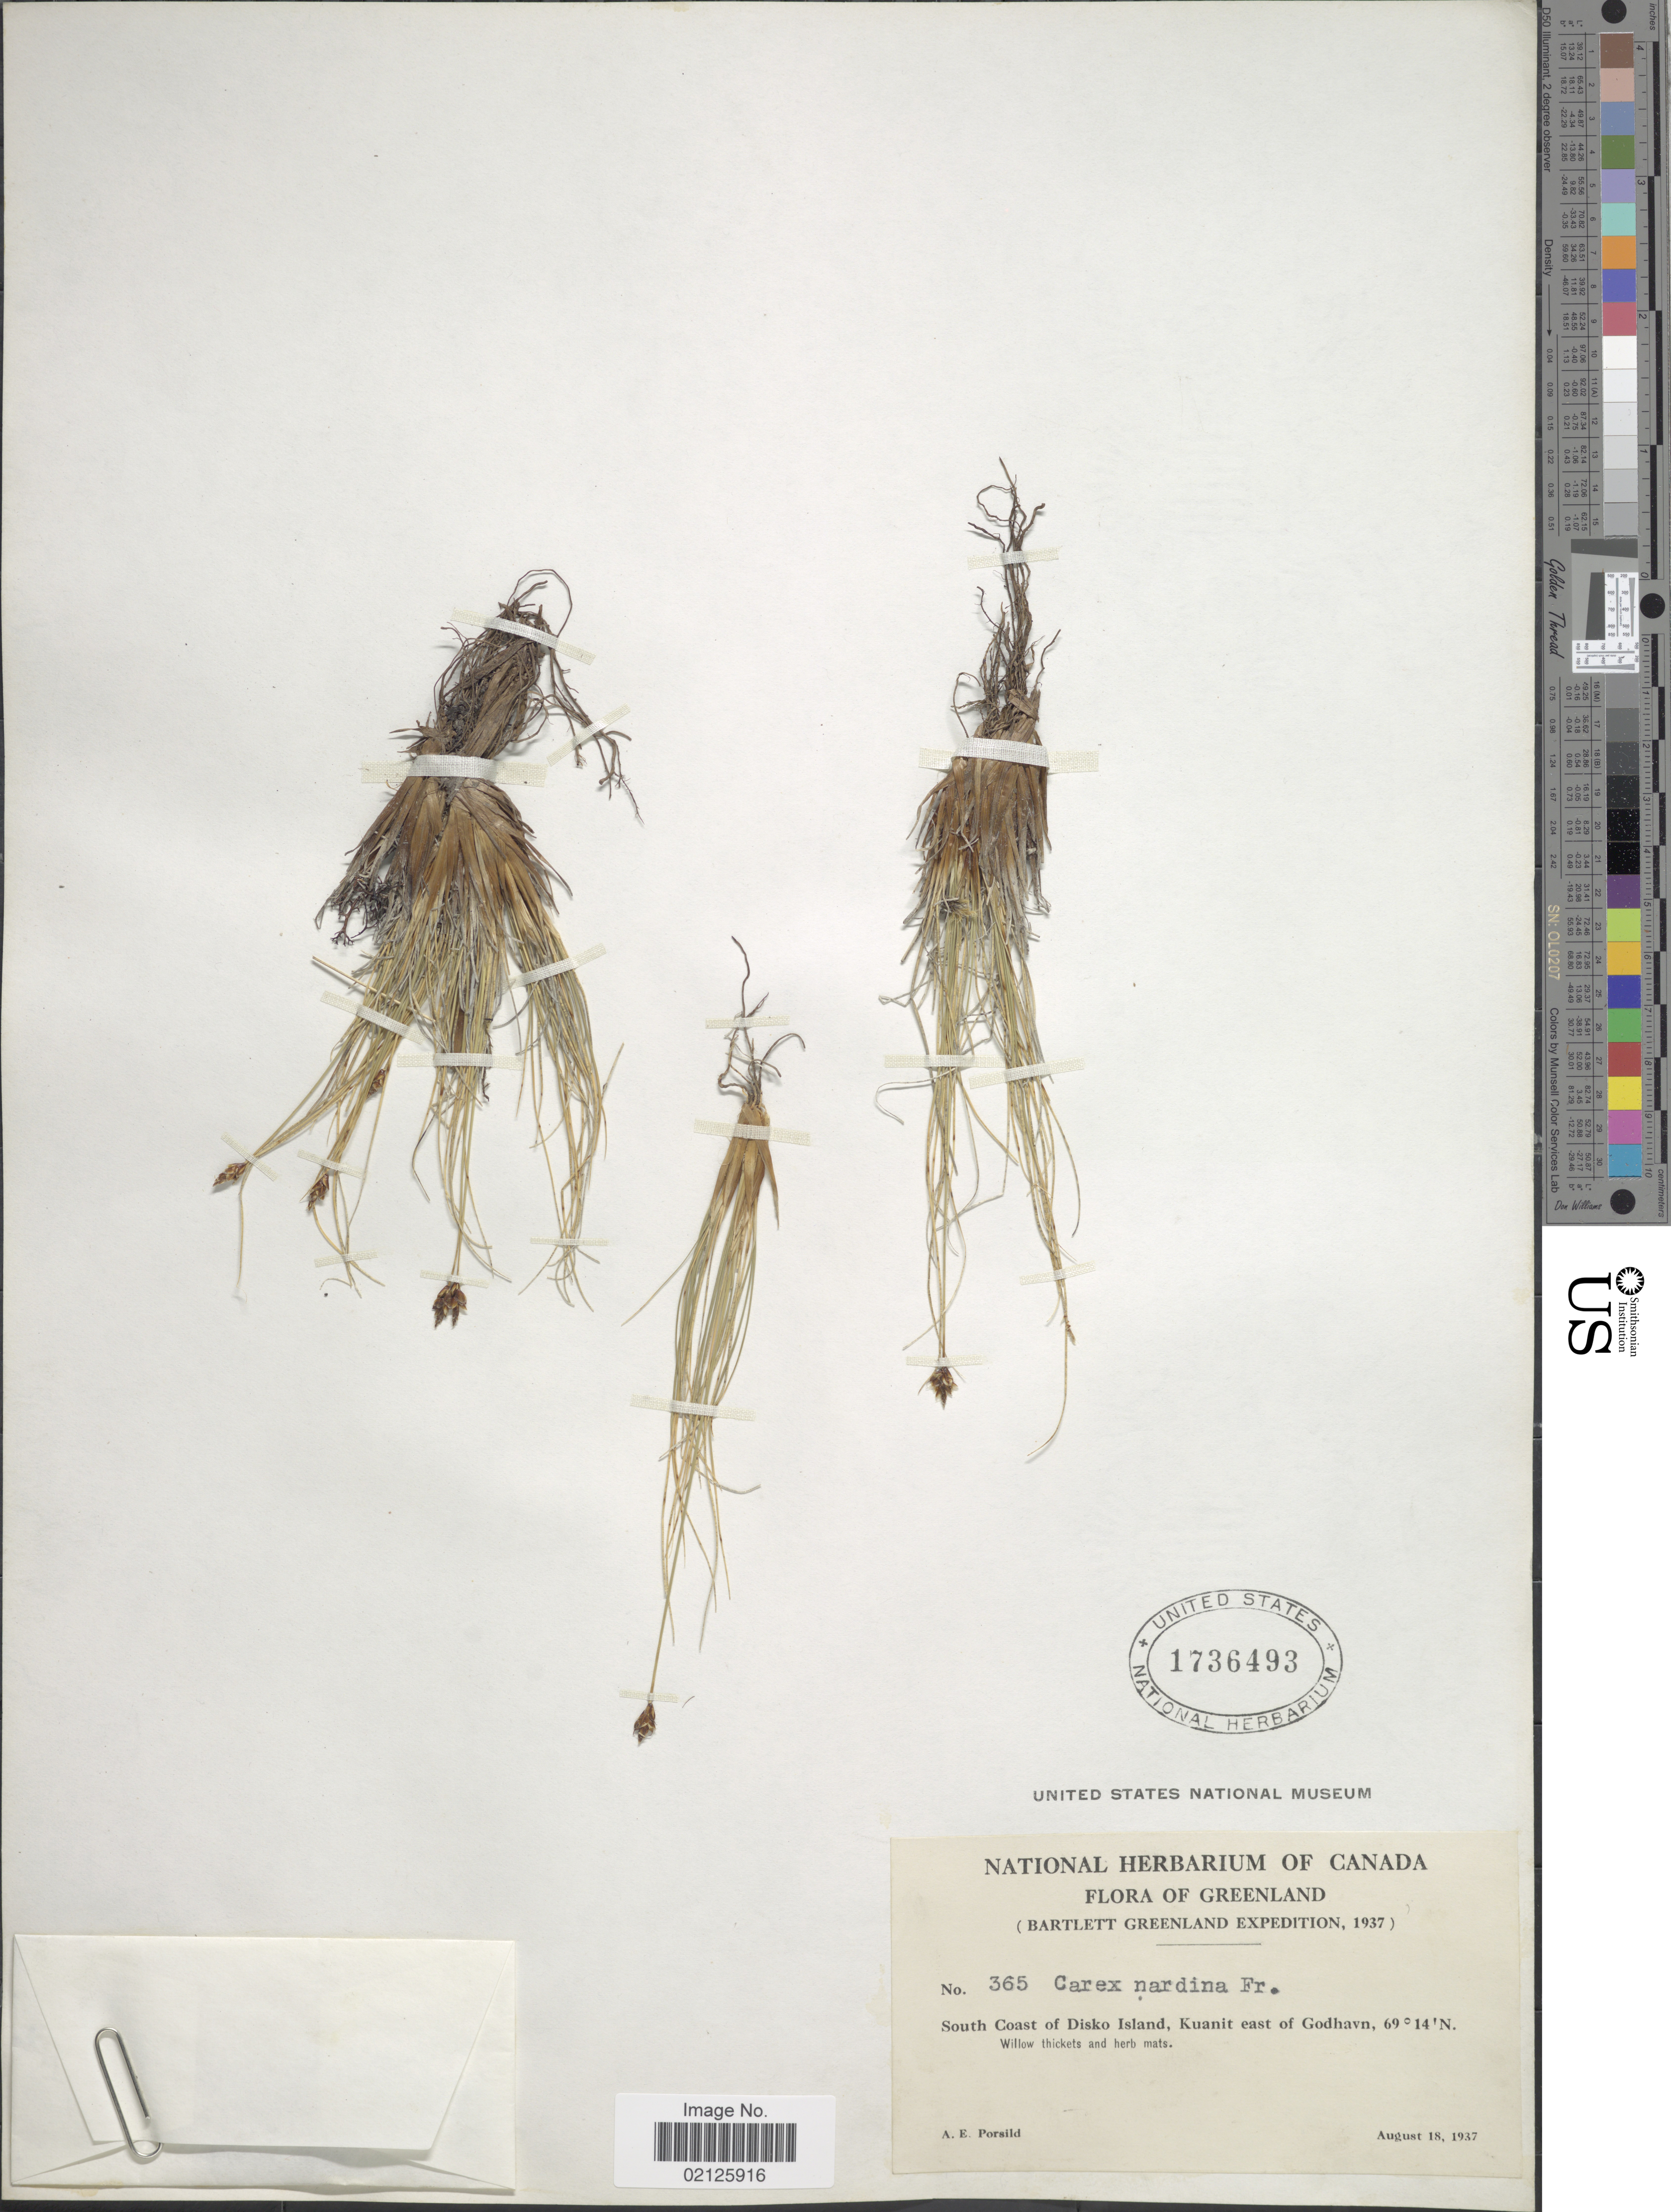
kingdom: Plantae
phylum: Tracheophyta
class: Liliopsida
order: Poales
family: Cyperaceae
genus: Carex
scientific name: Carex nardina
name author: (Hornem.) Fr.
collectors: A. E. Porsild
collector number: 365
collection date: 1937-08-18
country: Greenland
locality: Bartlett Greenland, South Coast of Disko Island, Kuanit east of Godhaven, Willow thickets and herb mats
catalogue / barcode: US 1736493